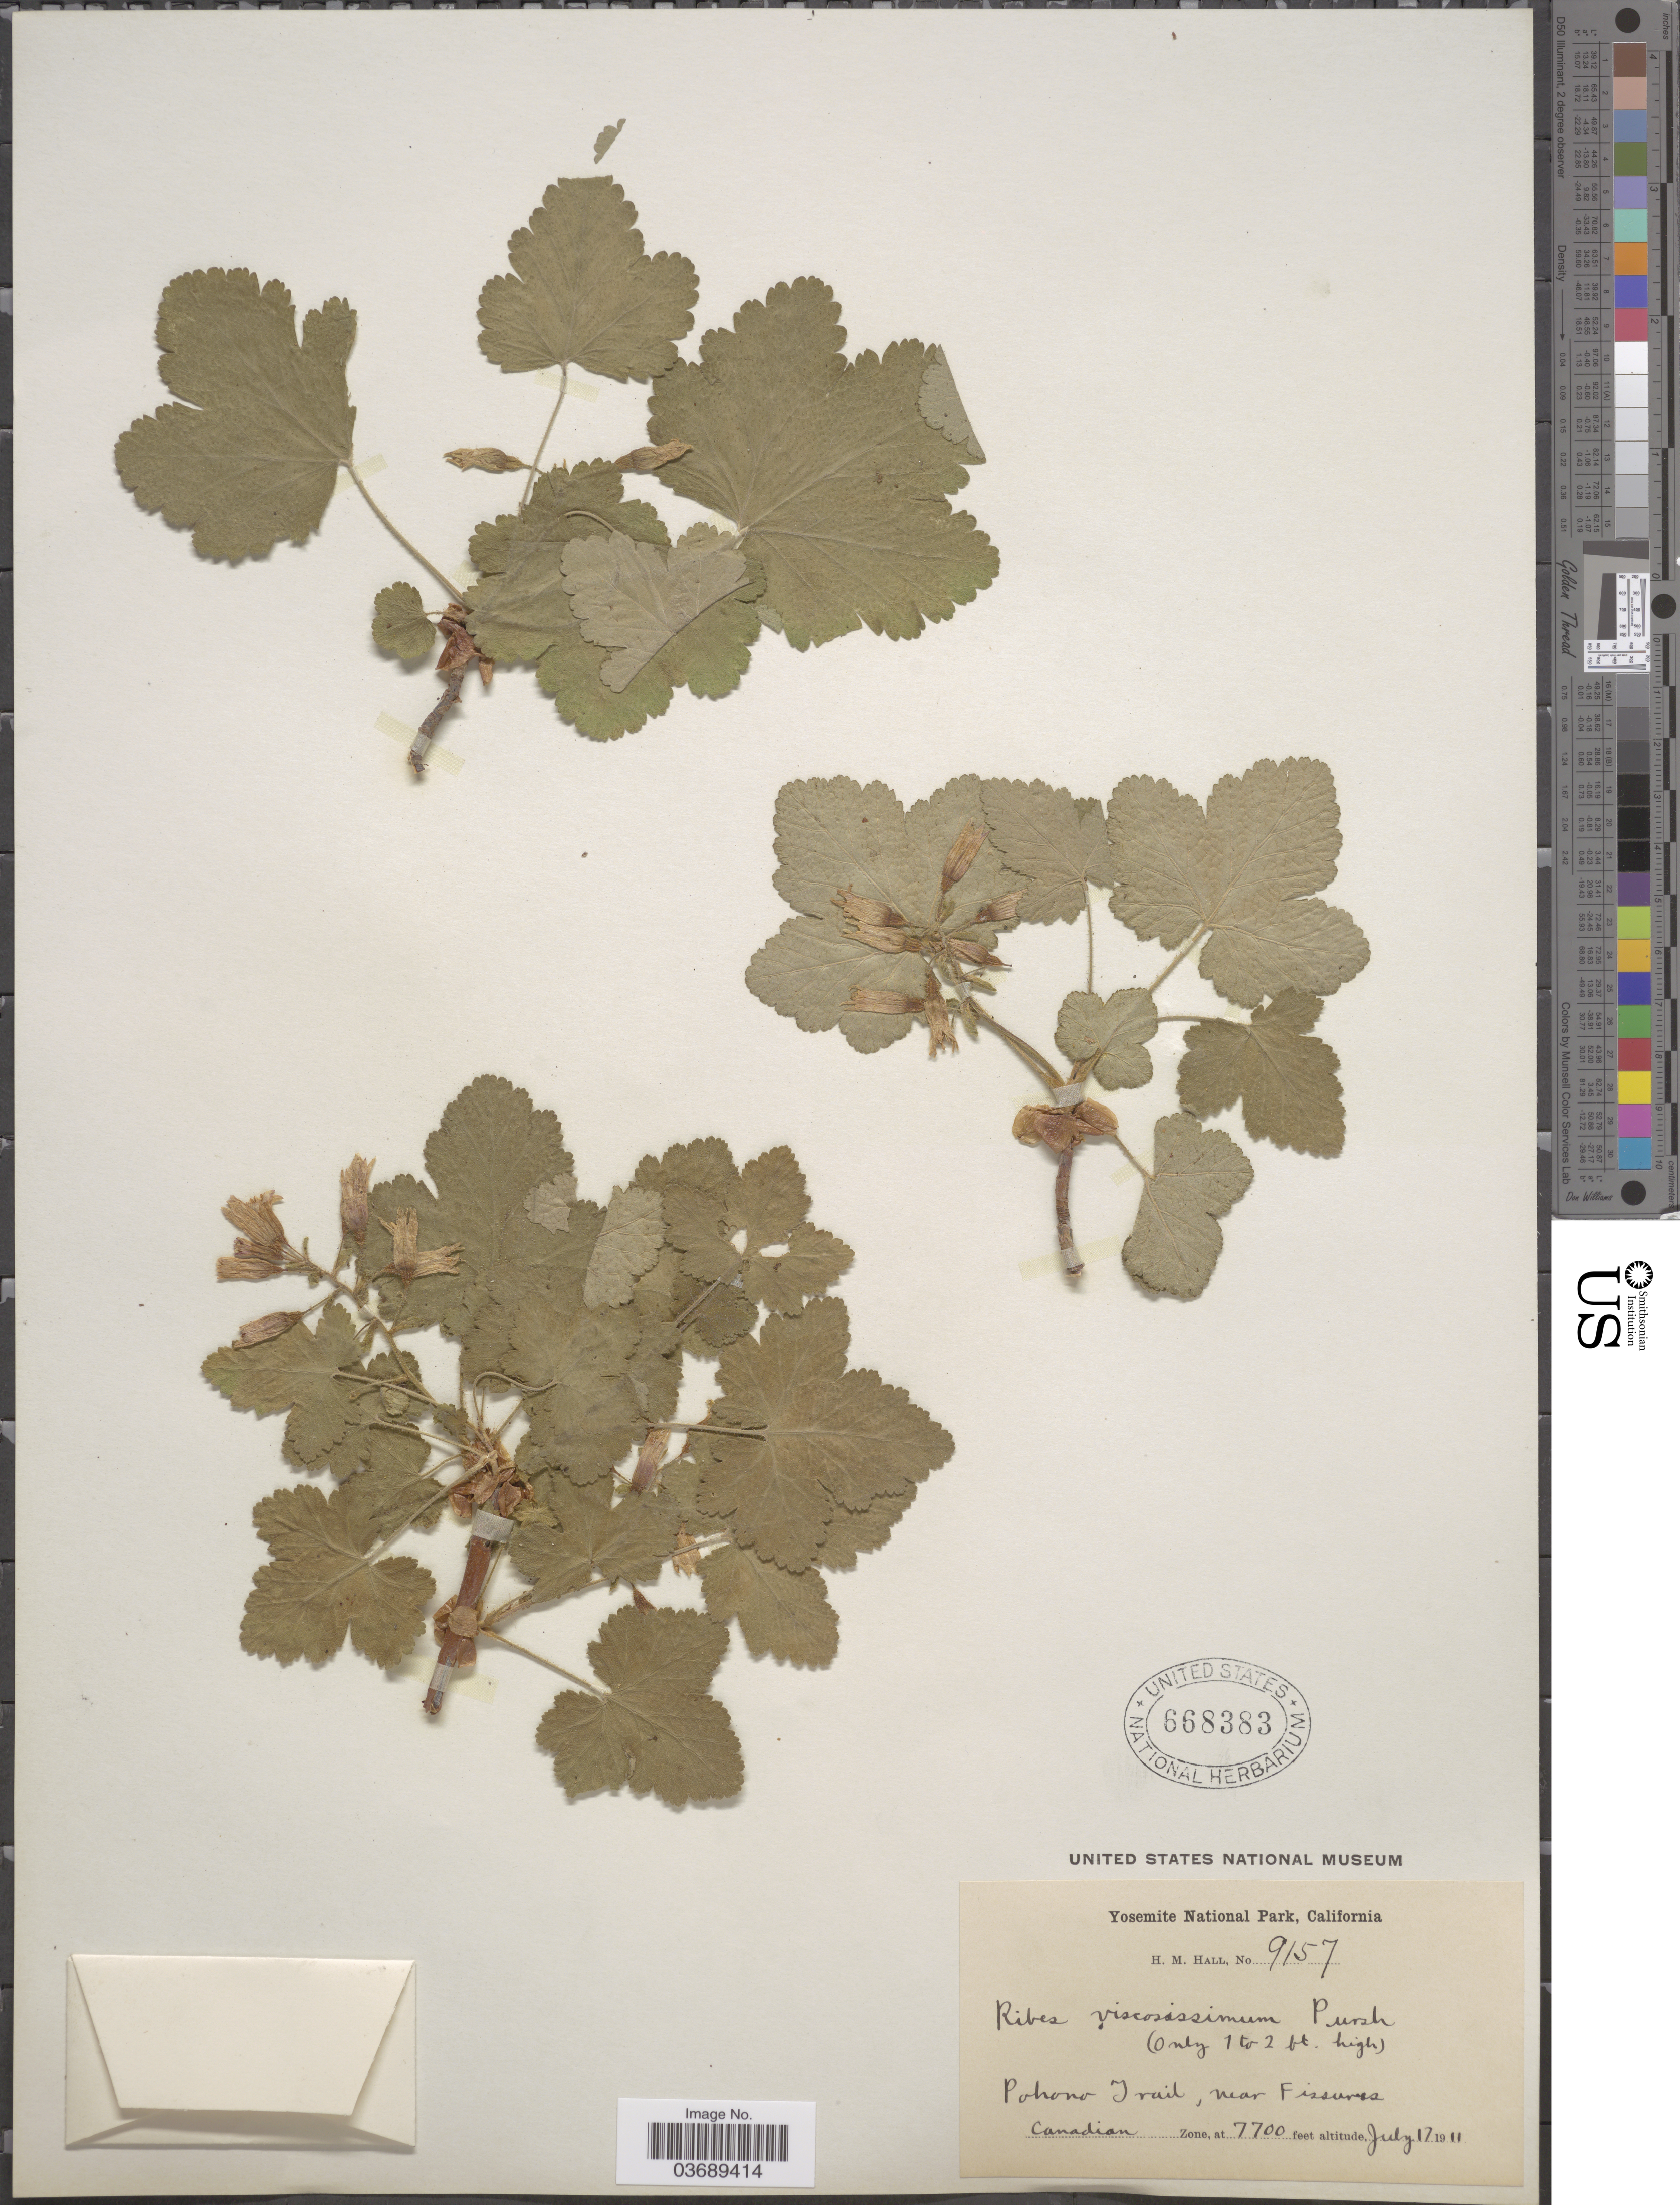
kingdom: Plantae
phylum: Tracheophyta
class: Magnoliopsida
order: Saxifragales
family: Grossulariaceae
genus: Ribes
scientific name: Ribes viscosissimum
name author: Pursh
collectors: H. M. Hall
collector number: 9157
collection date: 1911-07-17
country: United States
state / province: California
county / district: Mariposa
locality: Yosemite National Park. Pohono Trail, near Fissures. Canadian Zone.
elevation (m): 2347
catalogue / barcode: US 668383